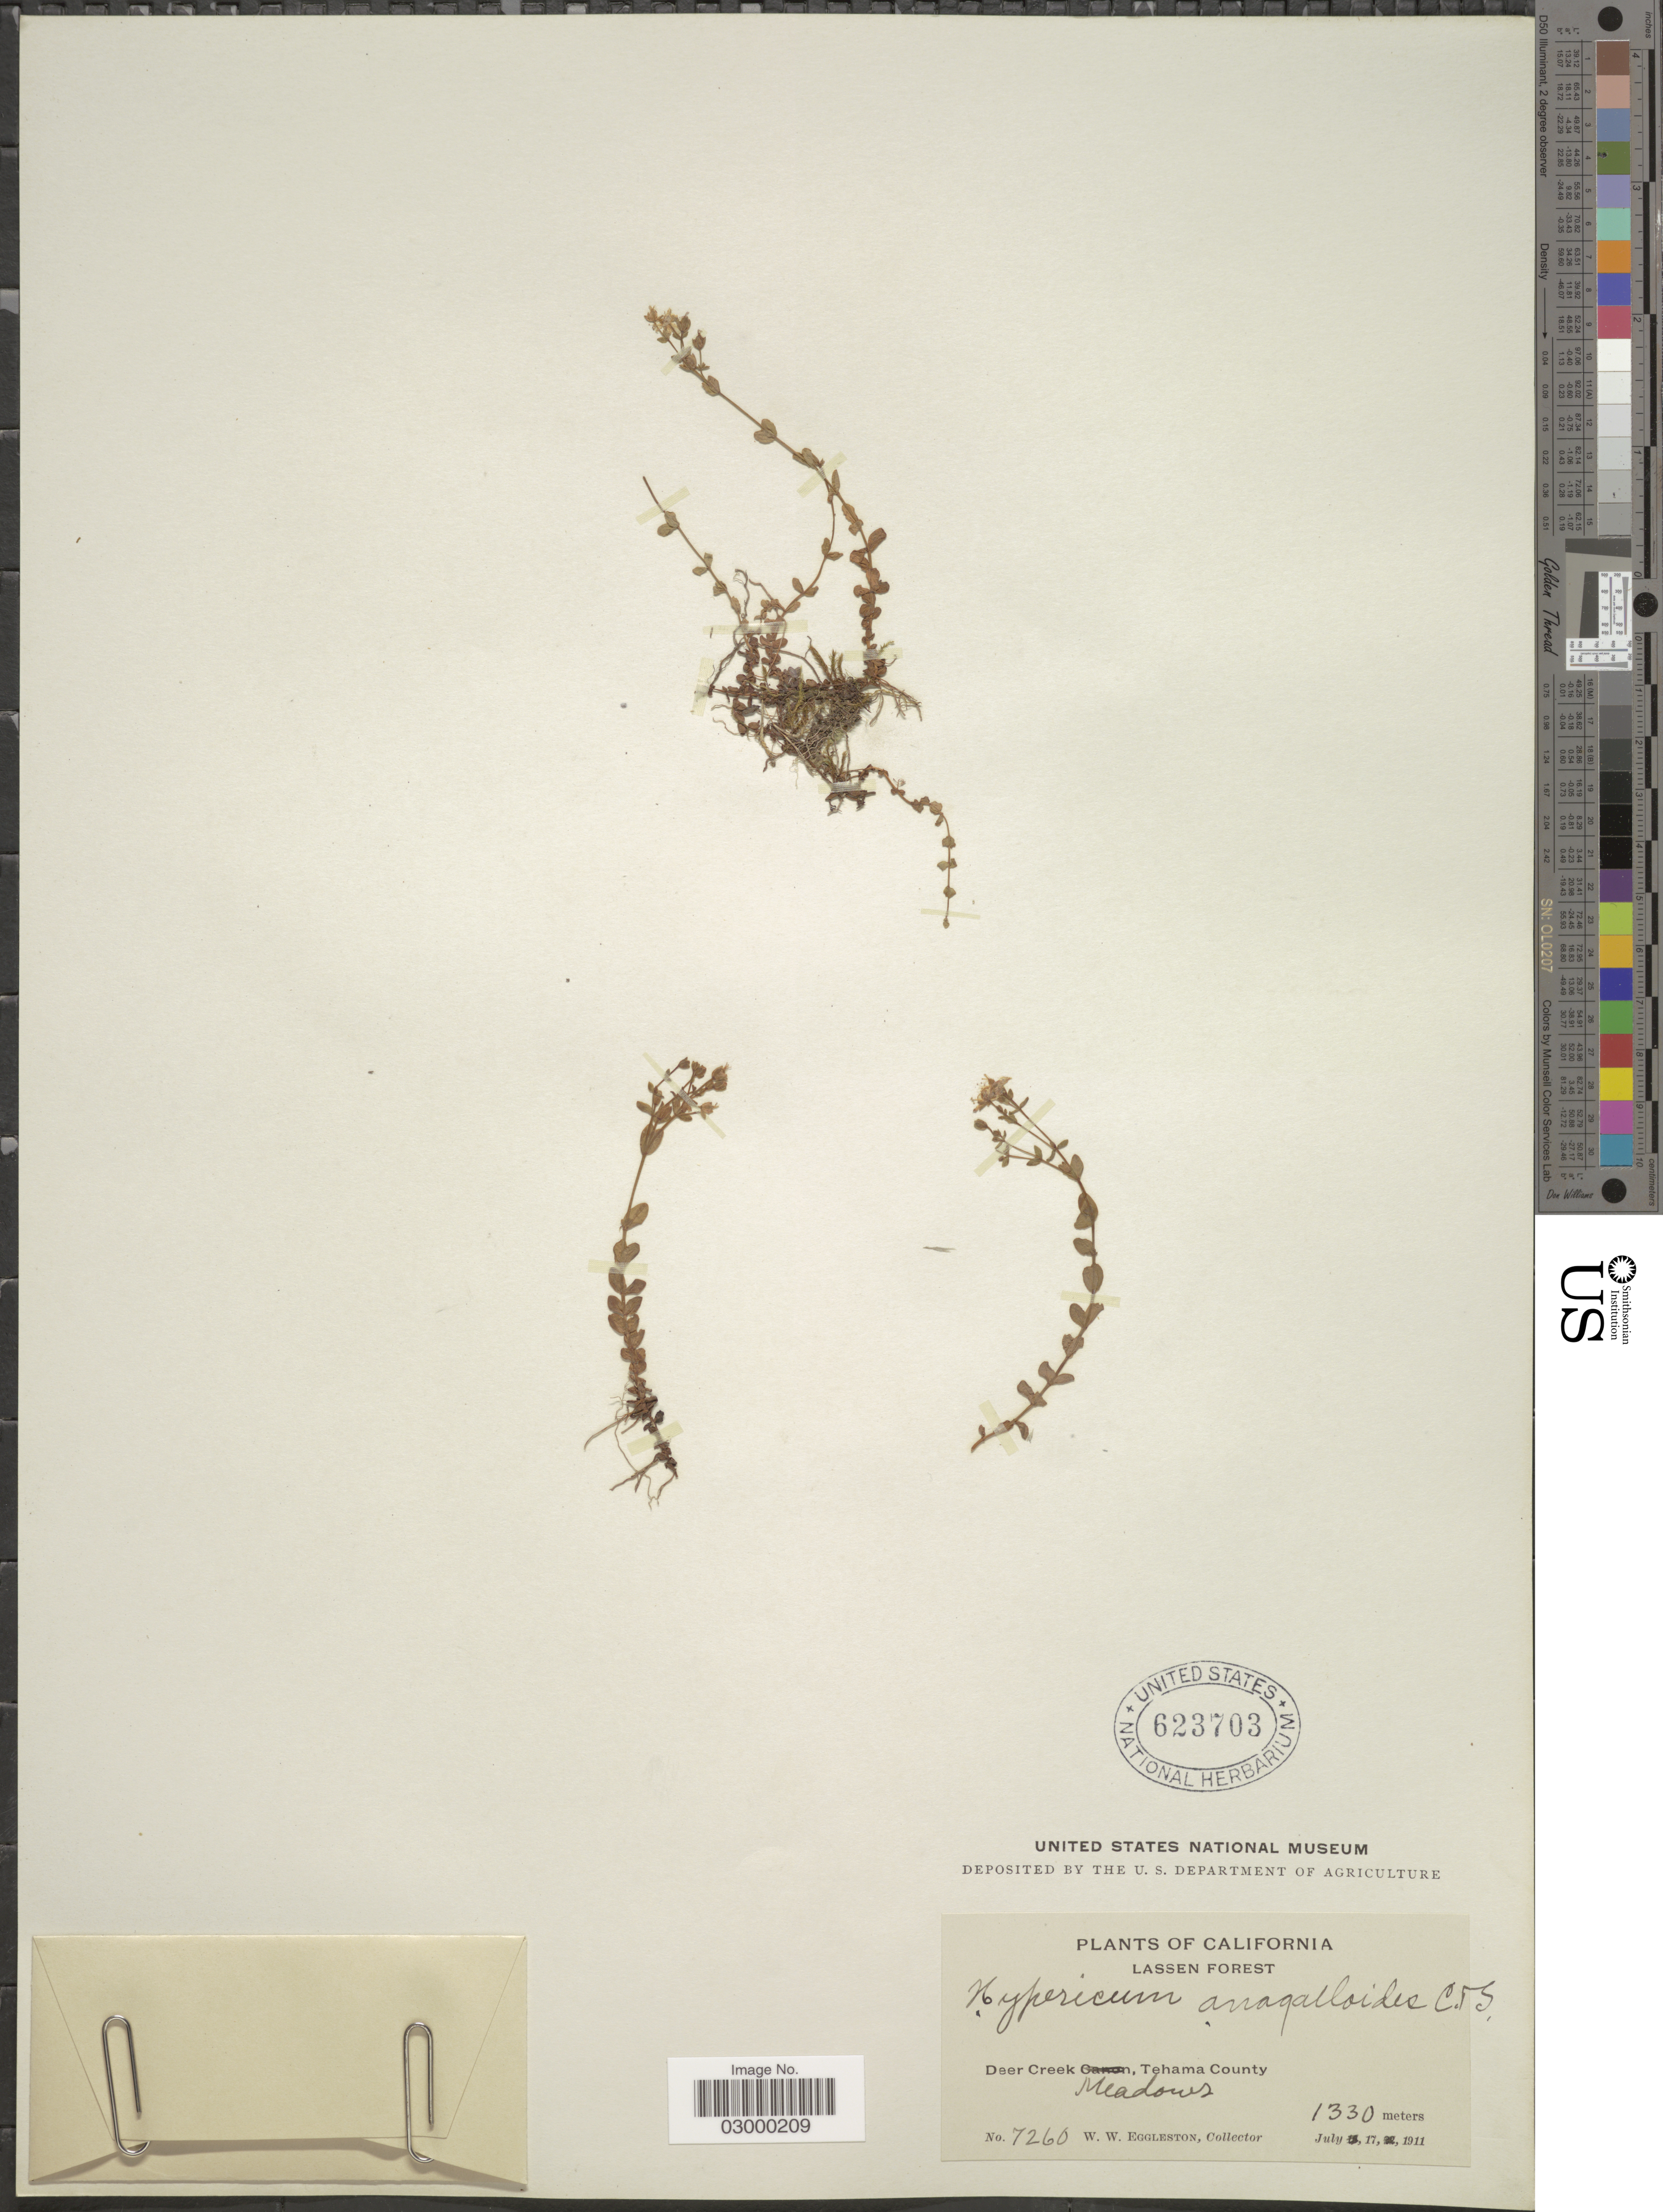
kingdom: Plantae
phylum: Tracheophyta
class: Magnoliopsida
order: Malpighiales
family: Hypericaceae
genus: Hypericum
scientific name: Hypericum anagalloides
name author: Cham. & Schltdl.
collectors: W. W. Eggleston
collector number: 7260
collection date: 1911-07-17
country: United States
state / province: California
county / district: Tehama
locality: Lassen Forest, Deer Creek Meadows, Tehama County.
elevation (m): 1330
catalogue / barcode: US 623703